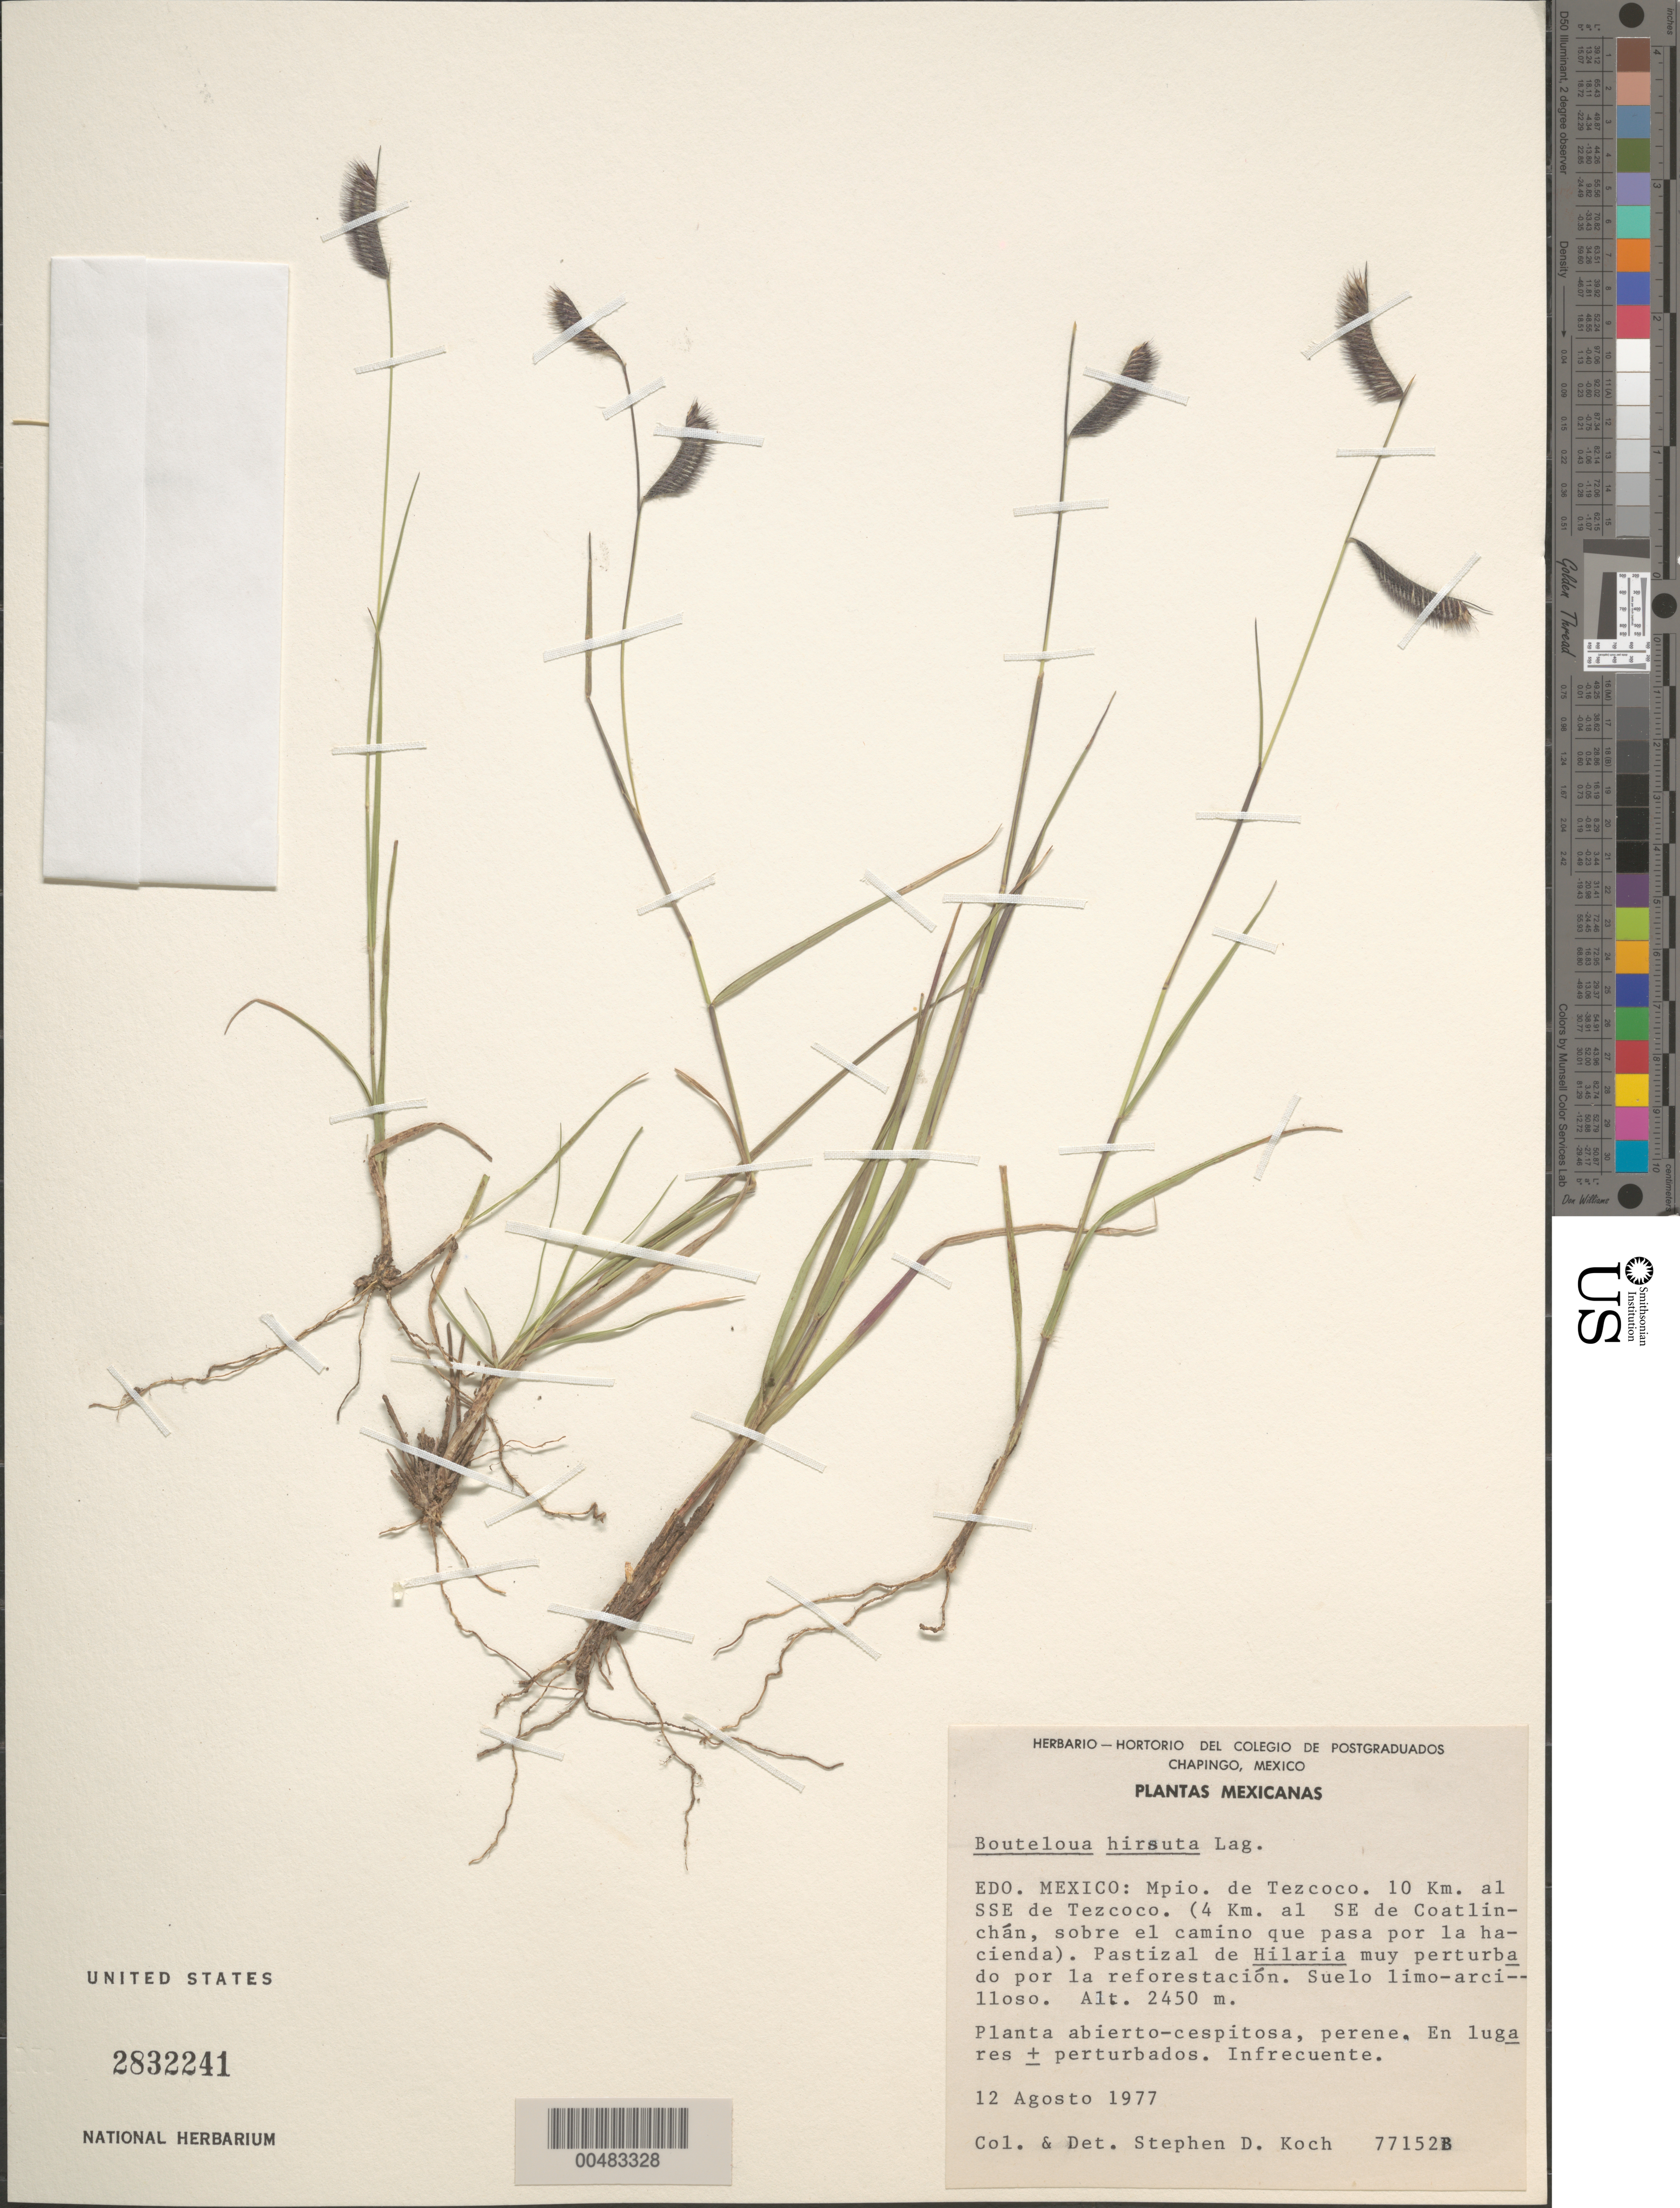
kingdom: Plantae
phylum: Tracheophyta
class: Liliopsida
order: Poales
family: Poaceae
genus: Bouteloua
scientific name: Bouteloua hirsuta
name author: Lag.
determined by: Koch, S. D.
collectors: S. D. Koch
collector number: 77152B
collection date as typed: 12 Aug 1977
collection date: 1977-08-12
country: Mexico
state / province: México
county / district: Texcoco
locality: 10 km al SSE de Tezcoco (4 km al SE de Coatlinchán, sobre el camino que pasa por la hacienda)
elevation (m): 2450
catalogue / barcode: US 2832241